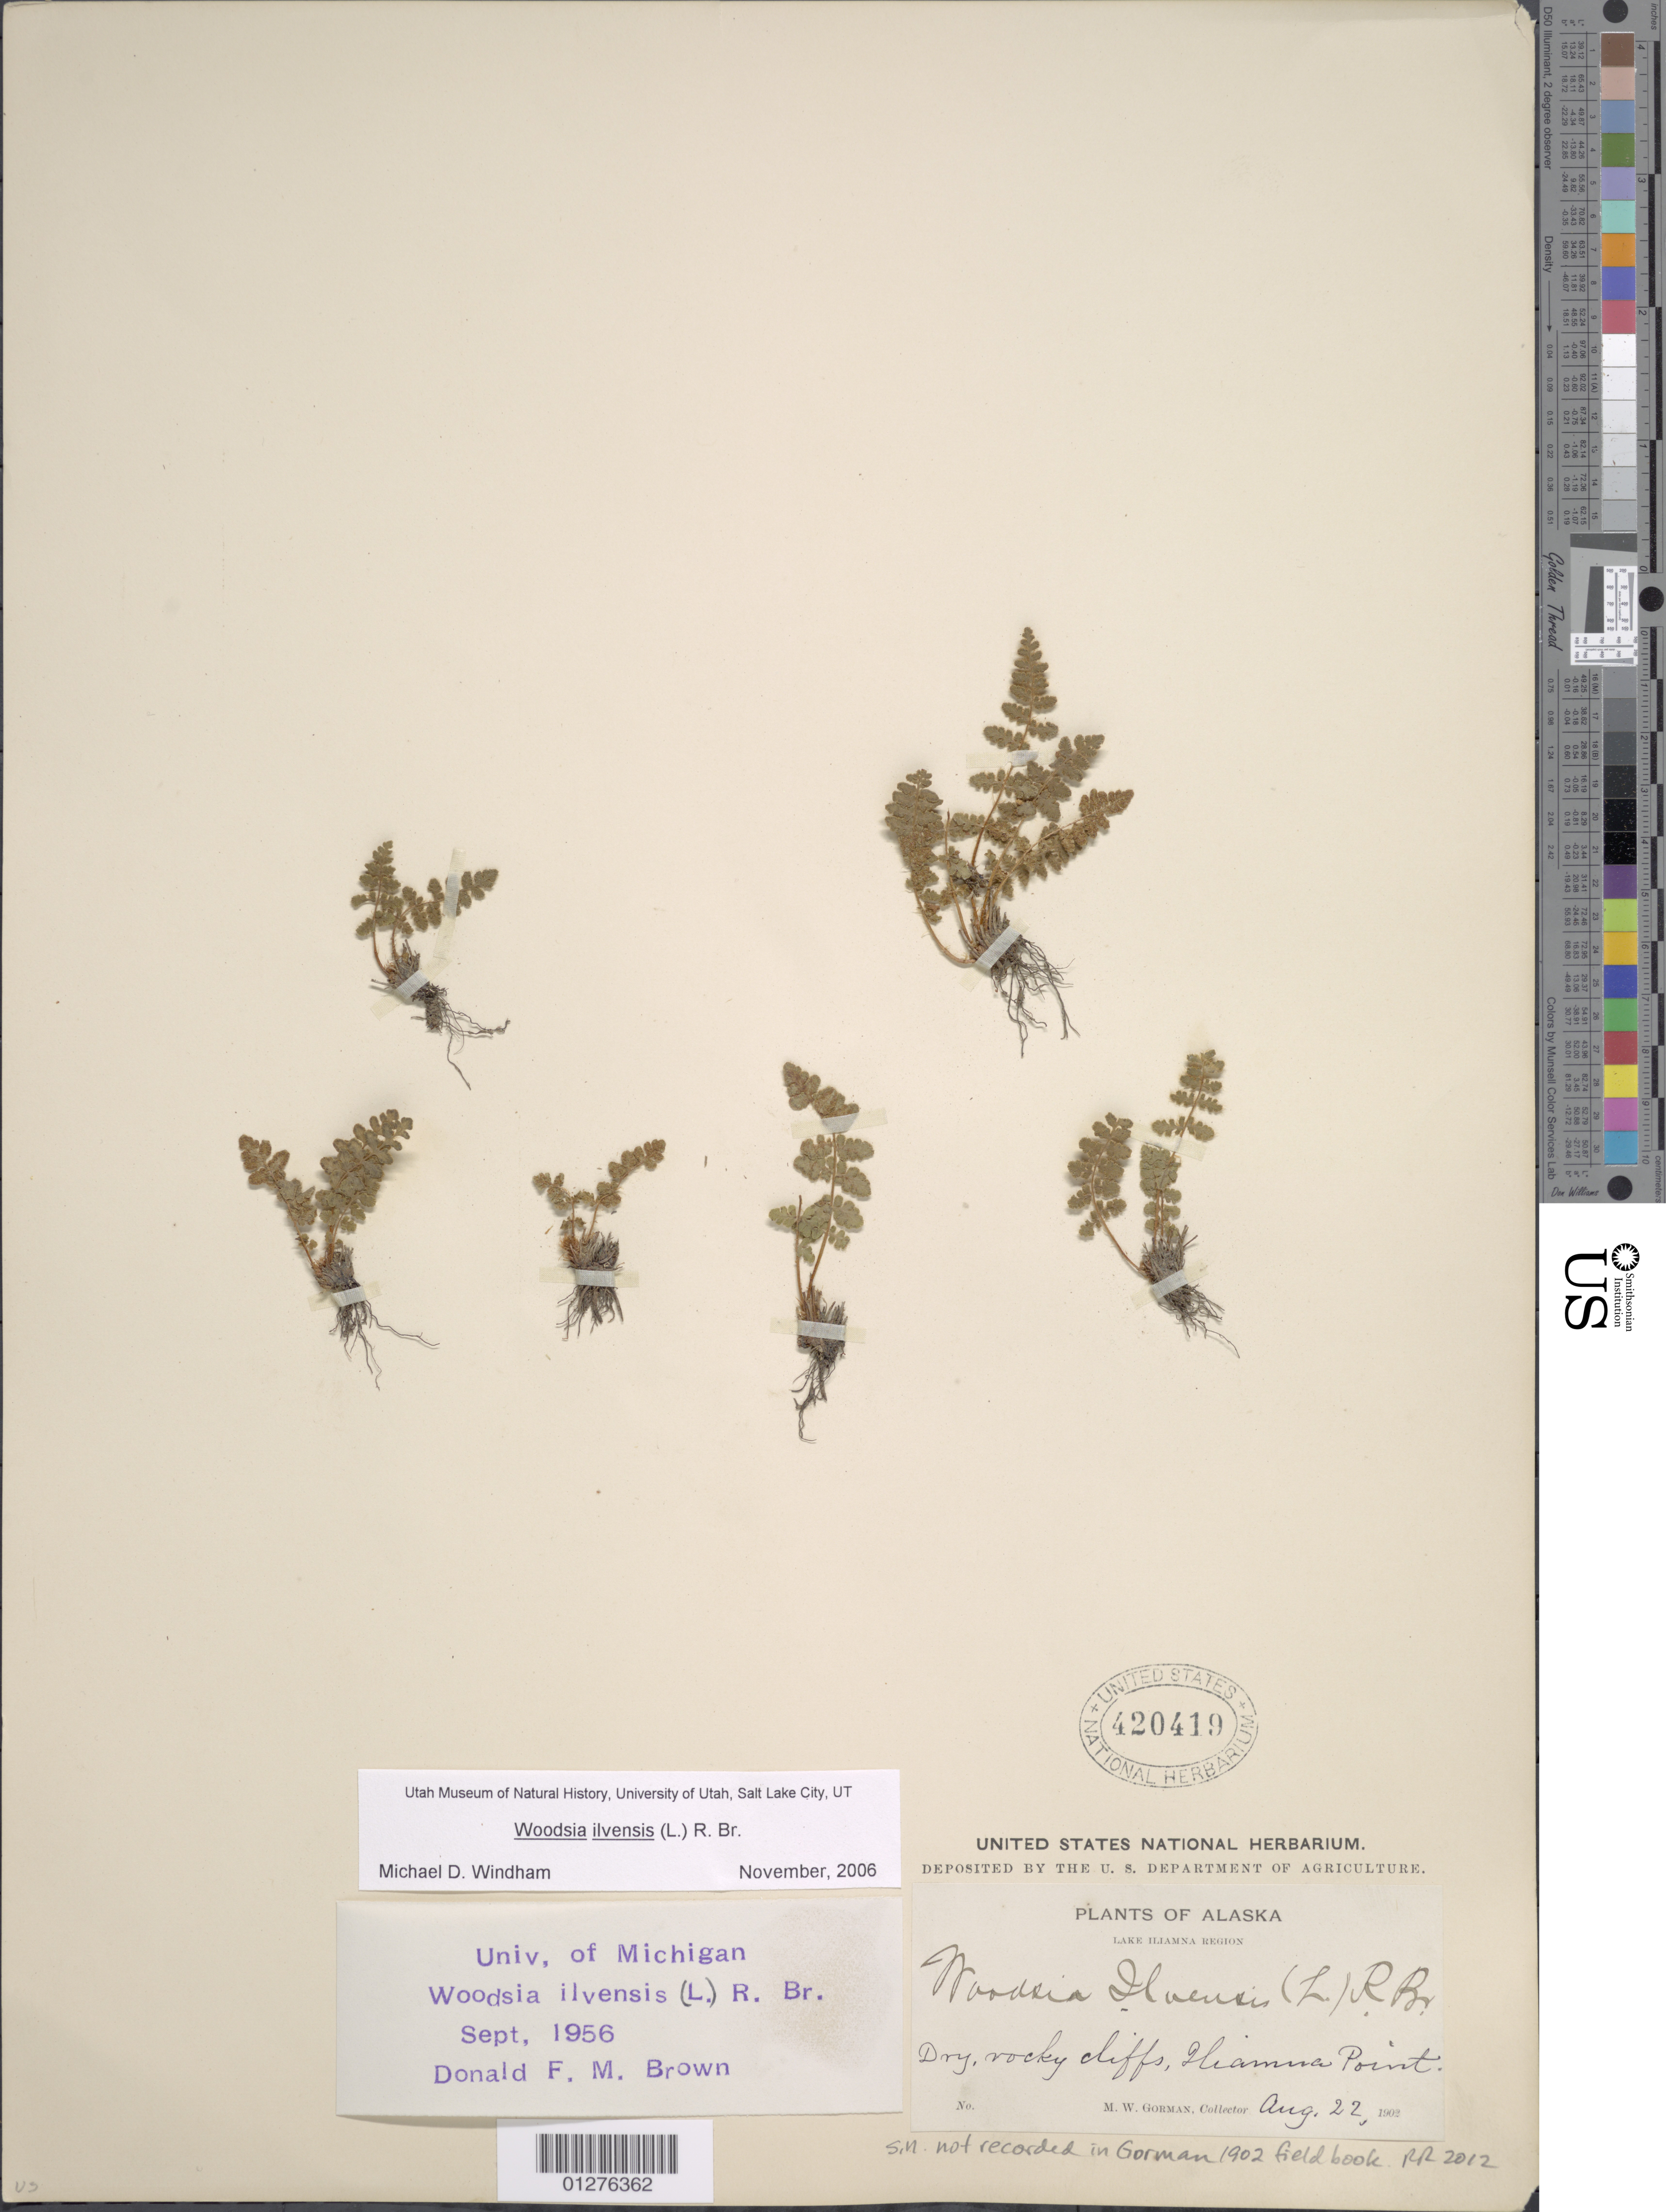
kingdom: Plantae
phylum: Tracheophyta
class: Polypodiopsida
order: Polypodiales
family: Woodsiaceae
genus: Woodsia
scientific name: Woodsia ilvensis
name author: (L.) R. Br.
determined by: Windham, M. D., (UT)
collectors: M. W. Gorman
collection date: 1902-08-22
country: United States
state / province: Alaska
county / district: Lake And Peninsula Borough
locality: Iliamna Point.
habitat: Dry, rocky cliffs.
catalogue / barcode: US 420419